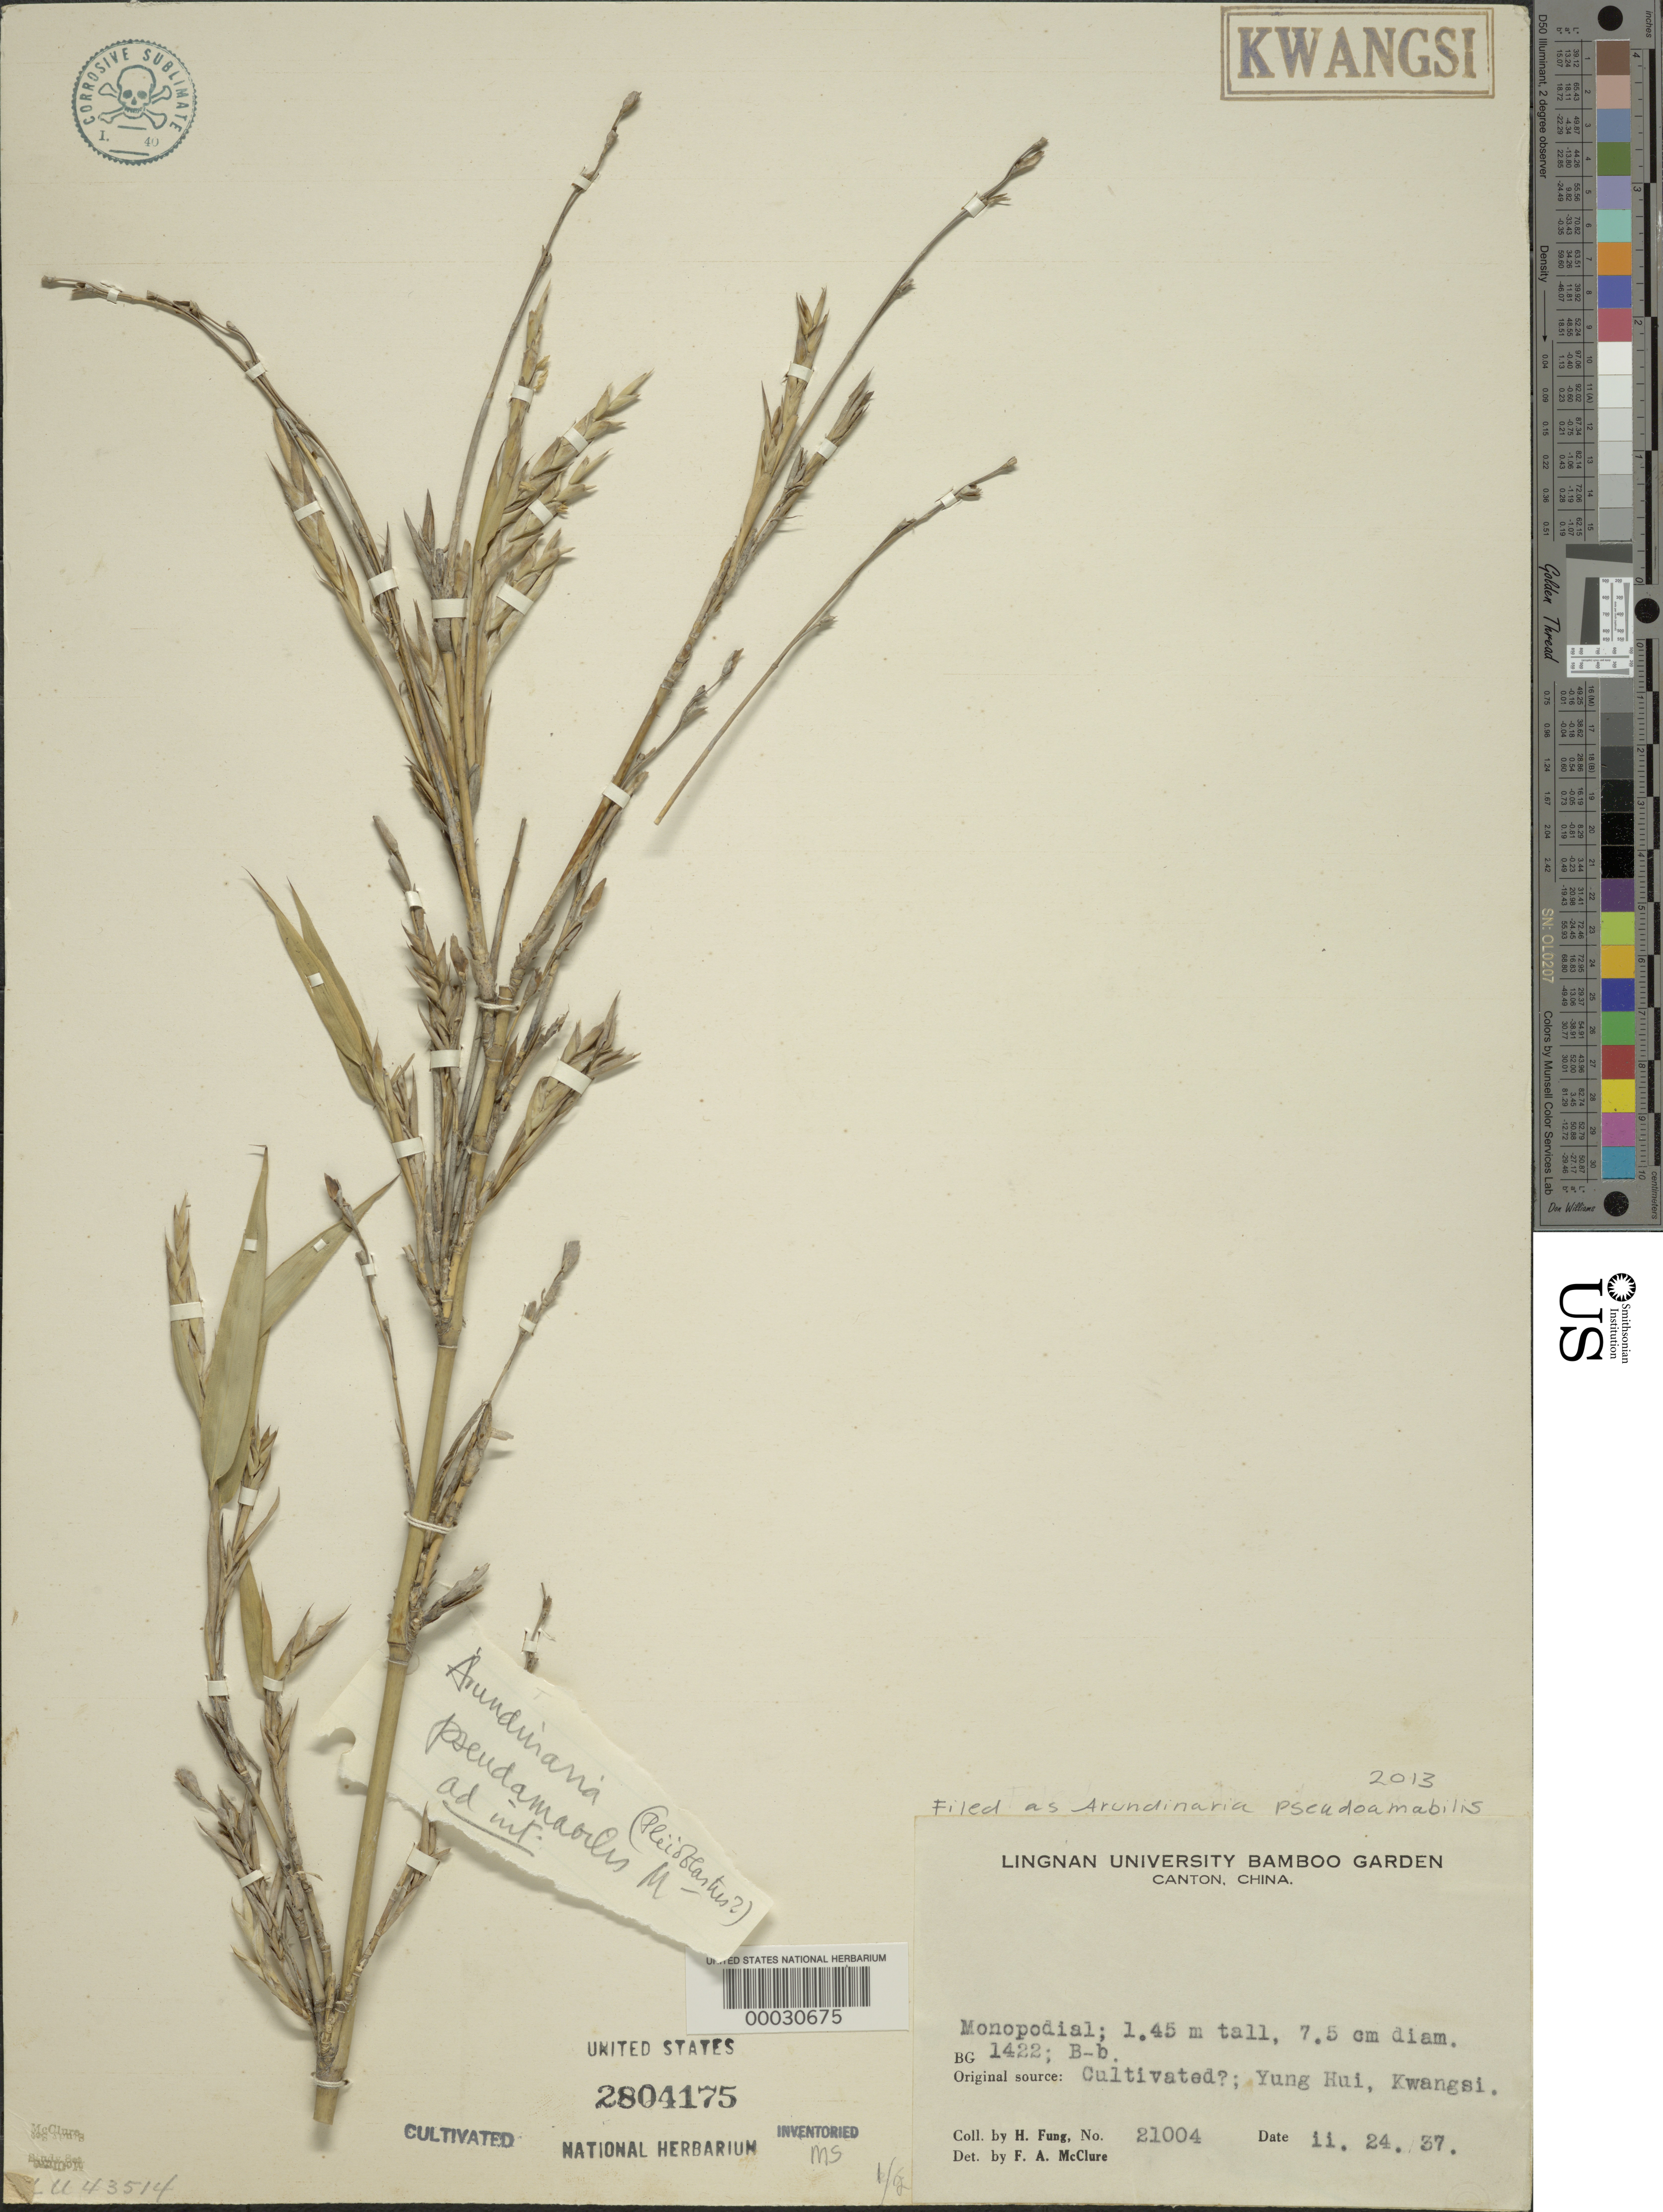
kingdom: Plantae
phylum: Tracheophyta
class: Liliopsida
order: Poales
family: Poaceae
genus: Arundinaria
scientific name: Arundinaria pseudoamabilis McClure, ined.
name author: McClure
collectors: H. L. Fung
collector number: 21004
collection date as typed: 24 Feb 1937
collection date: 1937-02-24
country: China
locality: Yung hui, kwangsi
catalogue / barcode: US 2804175